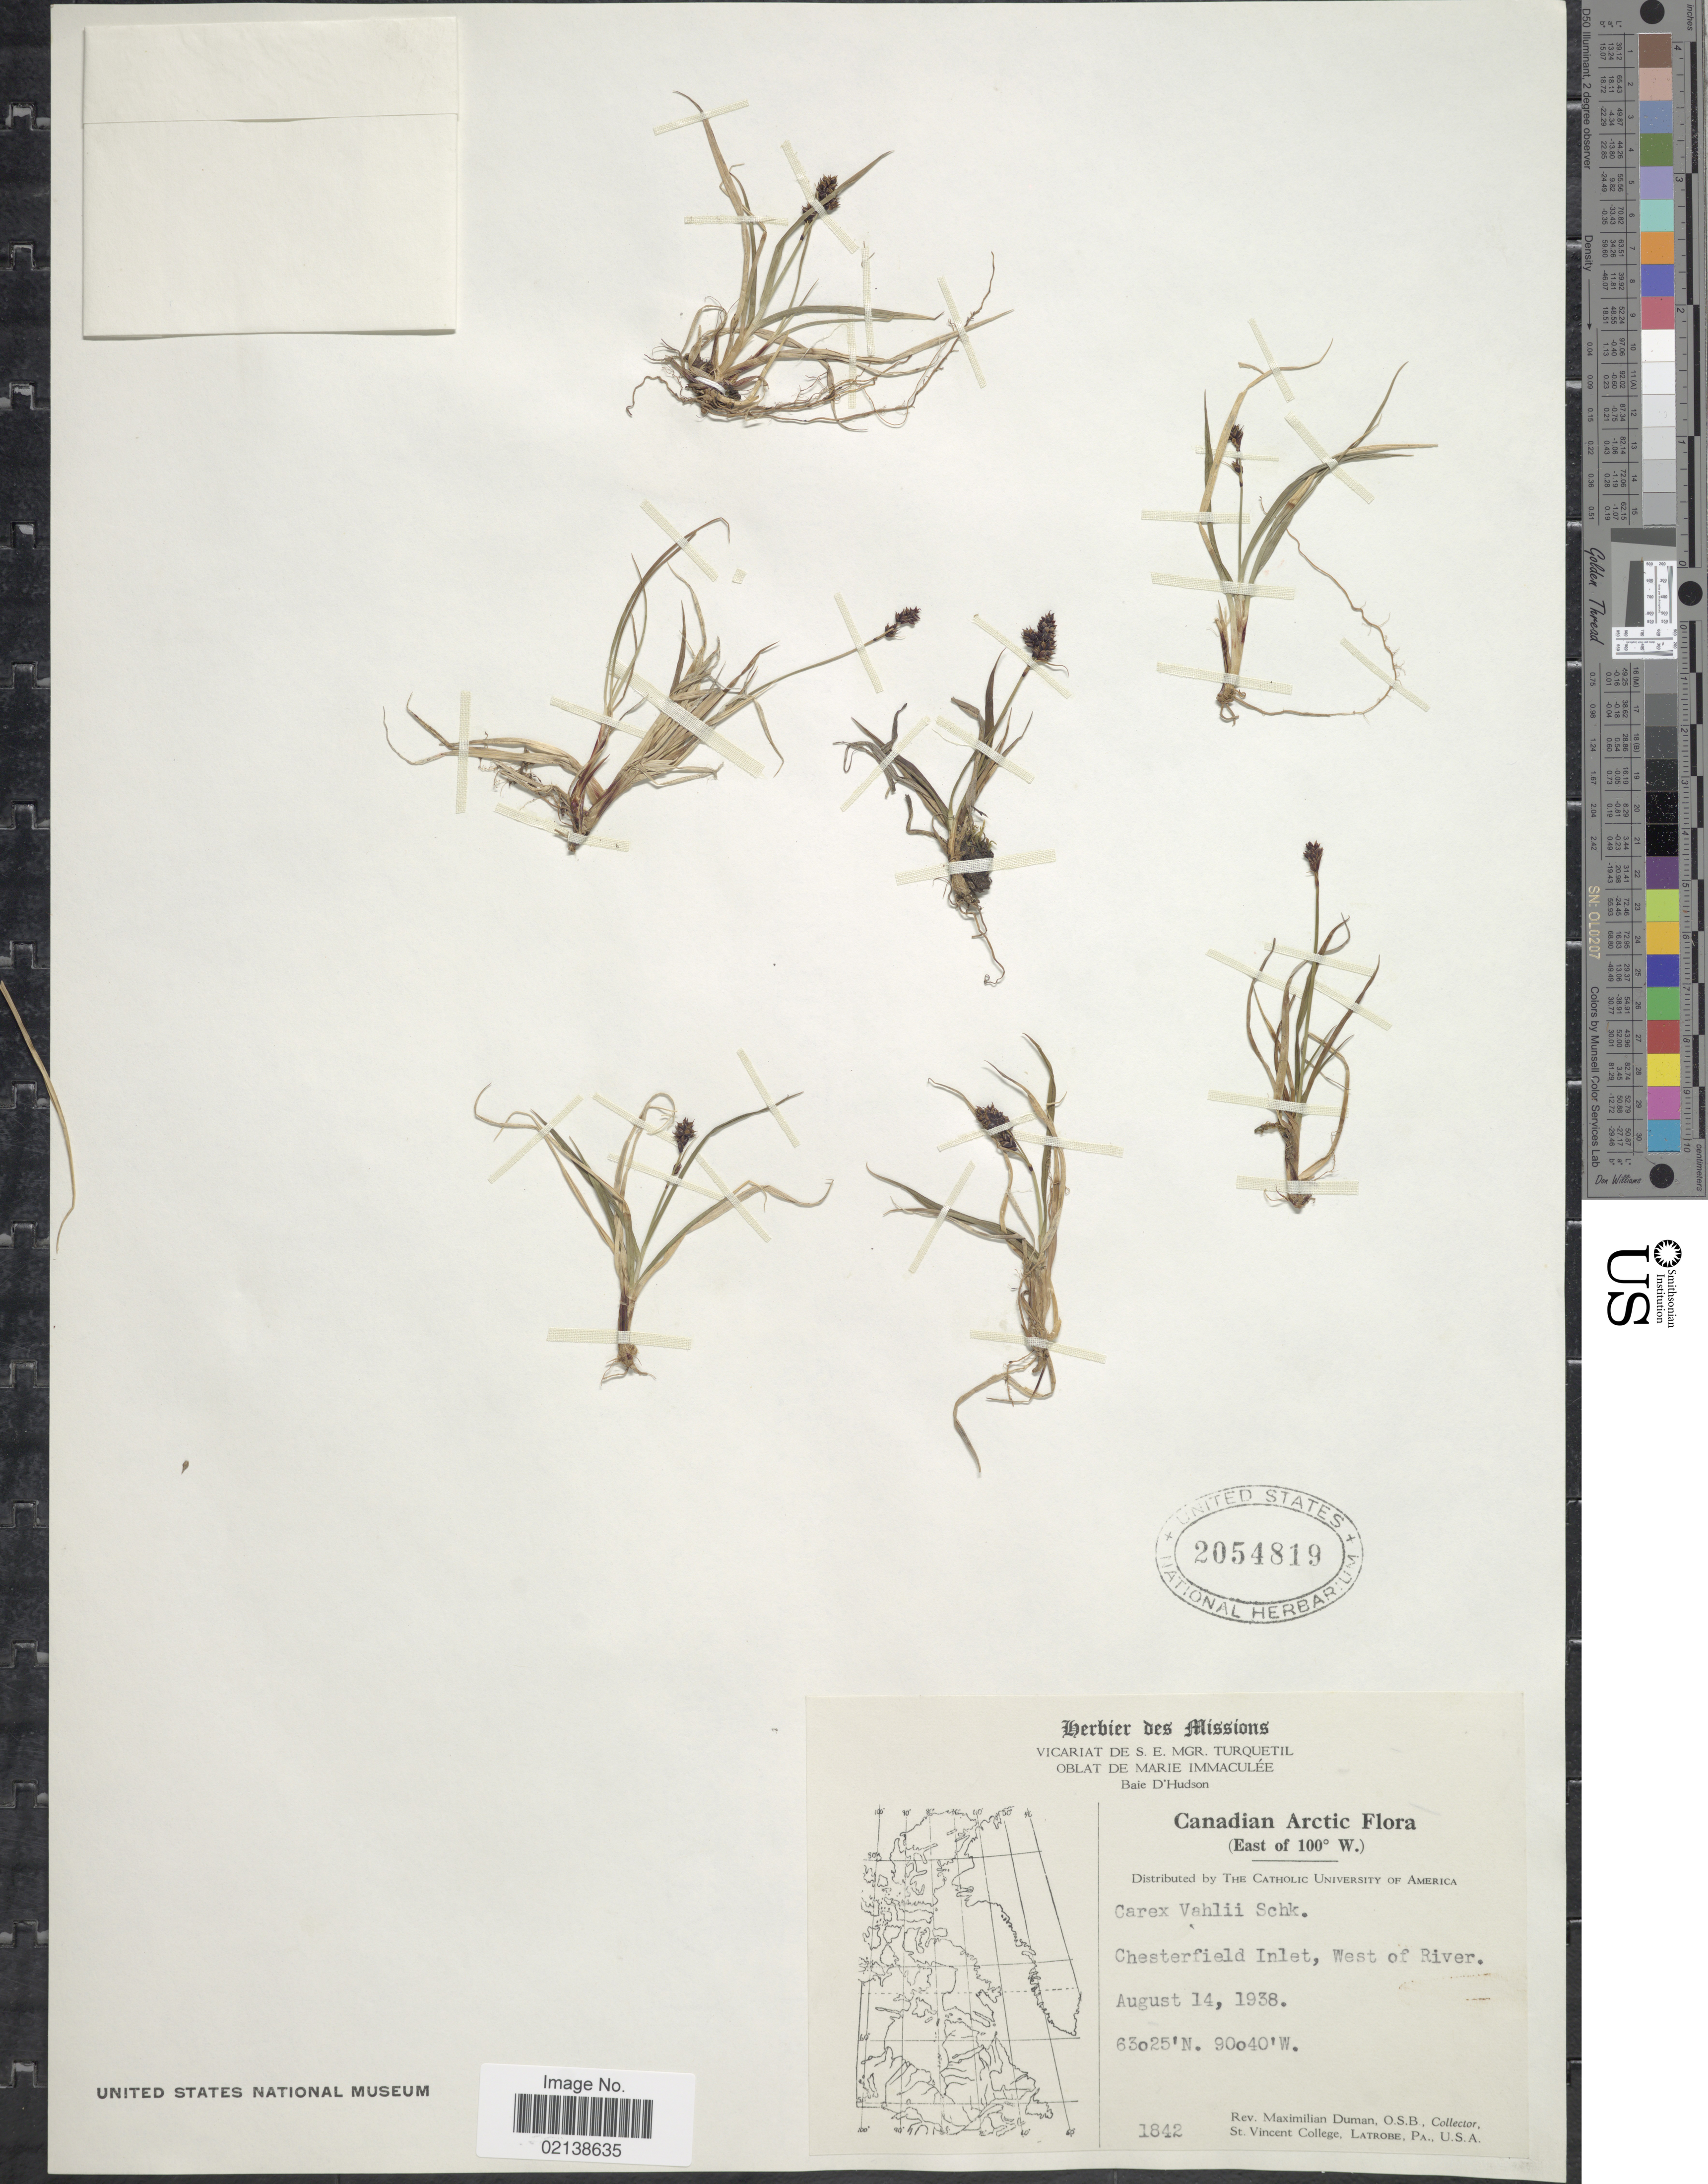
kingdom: Plantae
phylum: Tracheophyta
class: Liliopsida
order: Poales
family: Cyperaceae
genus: Carex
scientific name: Carex norvegica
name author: Retz.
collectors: M. Duman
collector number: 1842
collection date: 1938-08-14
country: Canada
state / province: Nunavut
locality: Canadian Arctic, Chesterfield Inlet, West of River (East of 100° W)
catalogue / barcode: US 2054819